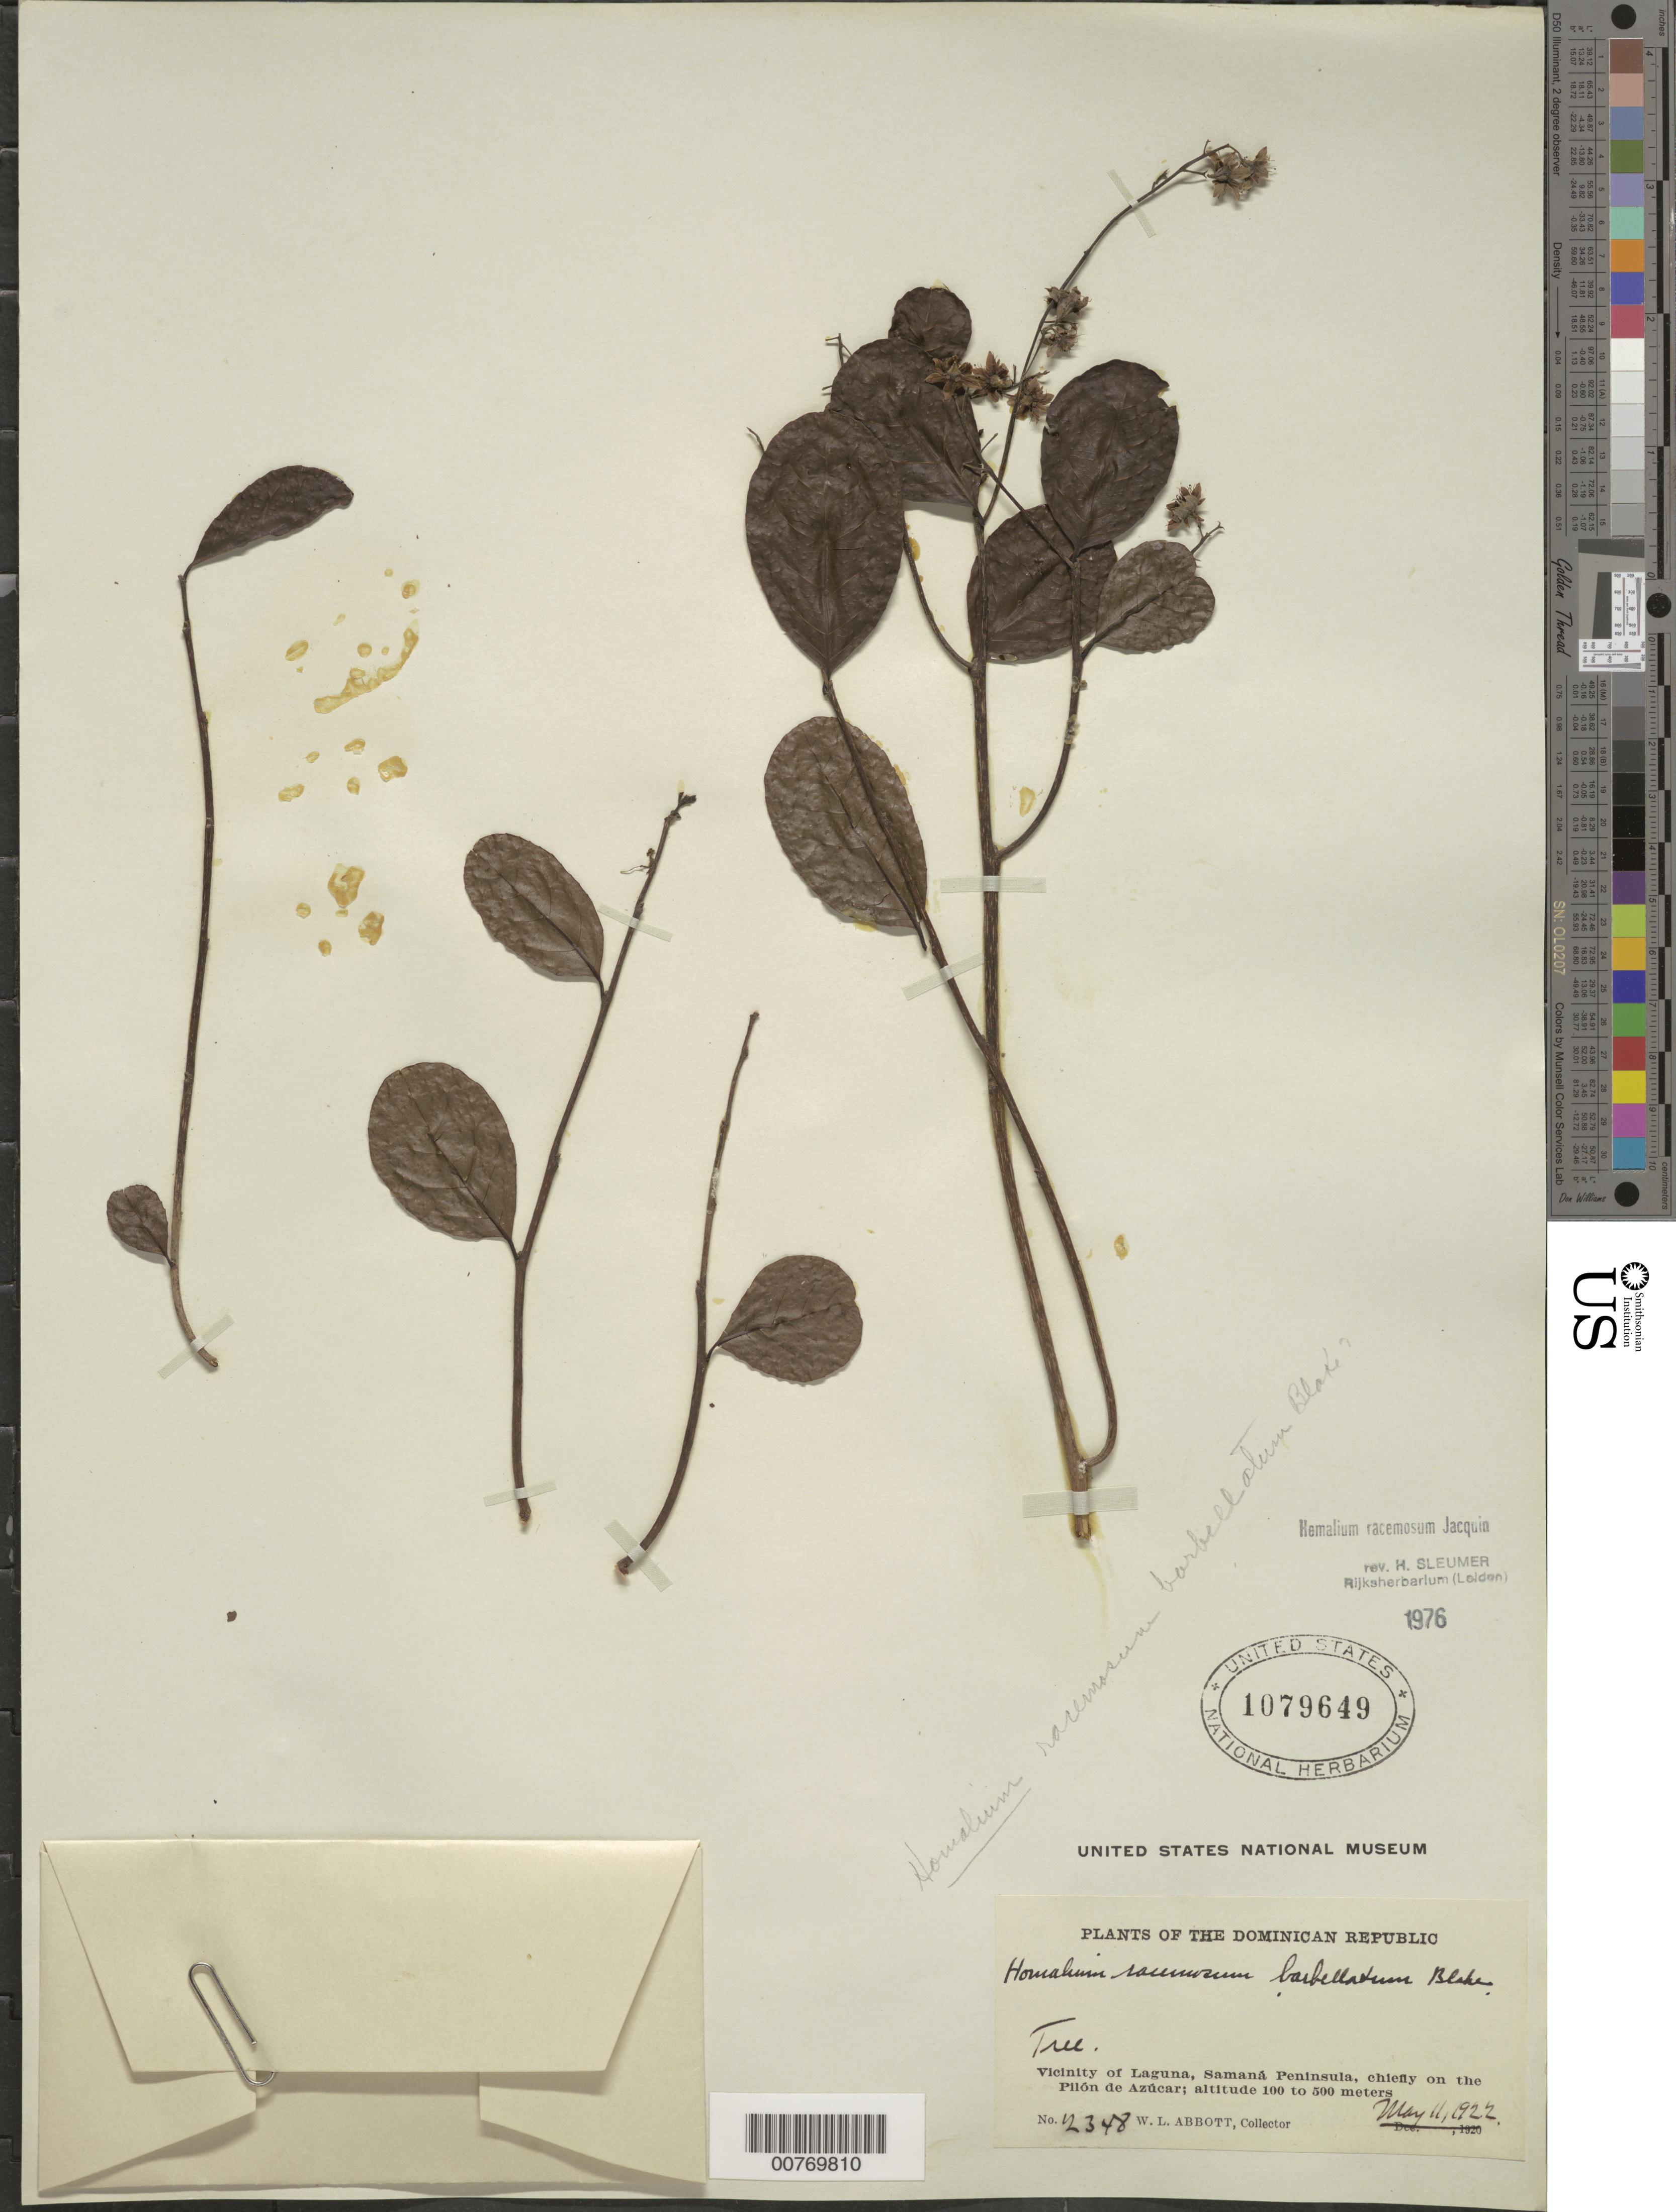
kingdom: Plantae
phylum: Tracheophyta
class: Magnoliopsida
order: Malpighiales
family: Salicaceae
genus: Homalium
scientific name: Homalium racemosum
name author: Jacq.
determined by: Sleumer, H. O.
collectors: W. L. Abbott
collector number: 2348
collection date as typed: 11 May 1922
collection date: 1922-05-11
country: Dominican Republic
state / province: Samana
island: Hispaniola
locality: Vicinity of Laguna, Samaná Peninsula, chiefly on the Pilón de Azúcar.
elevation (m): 100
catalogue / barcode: US 1079649